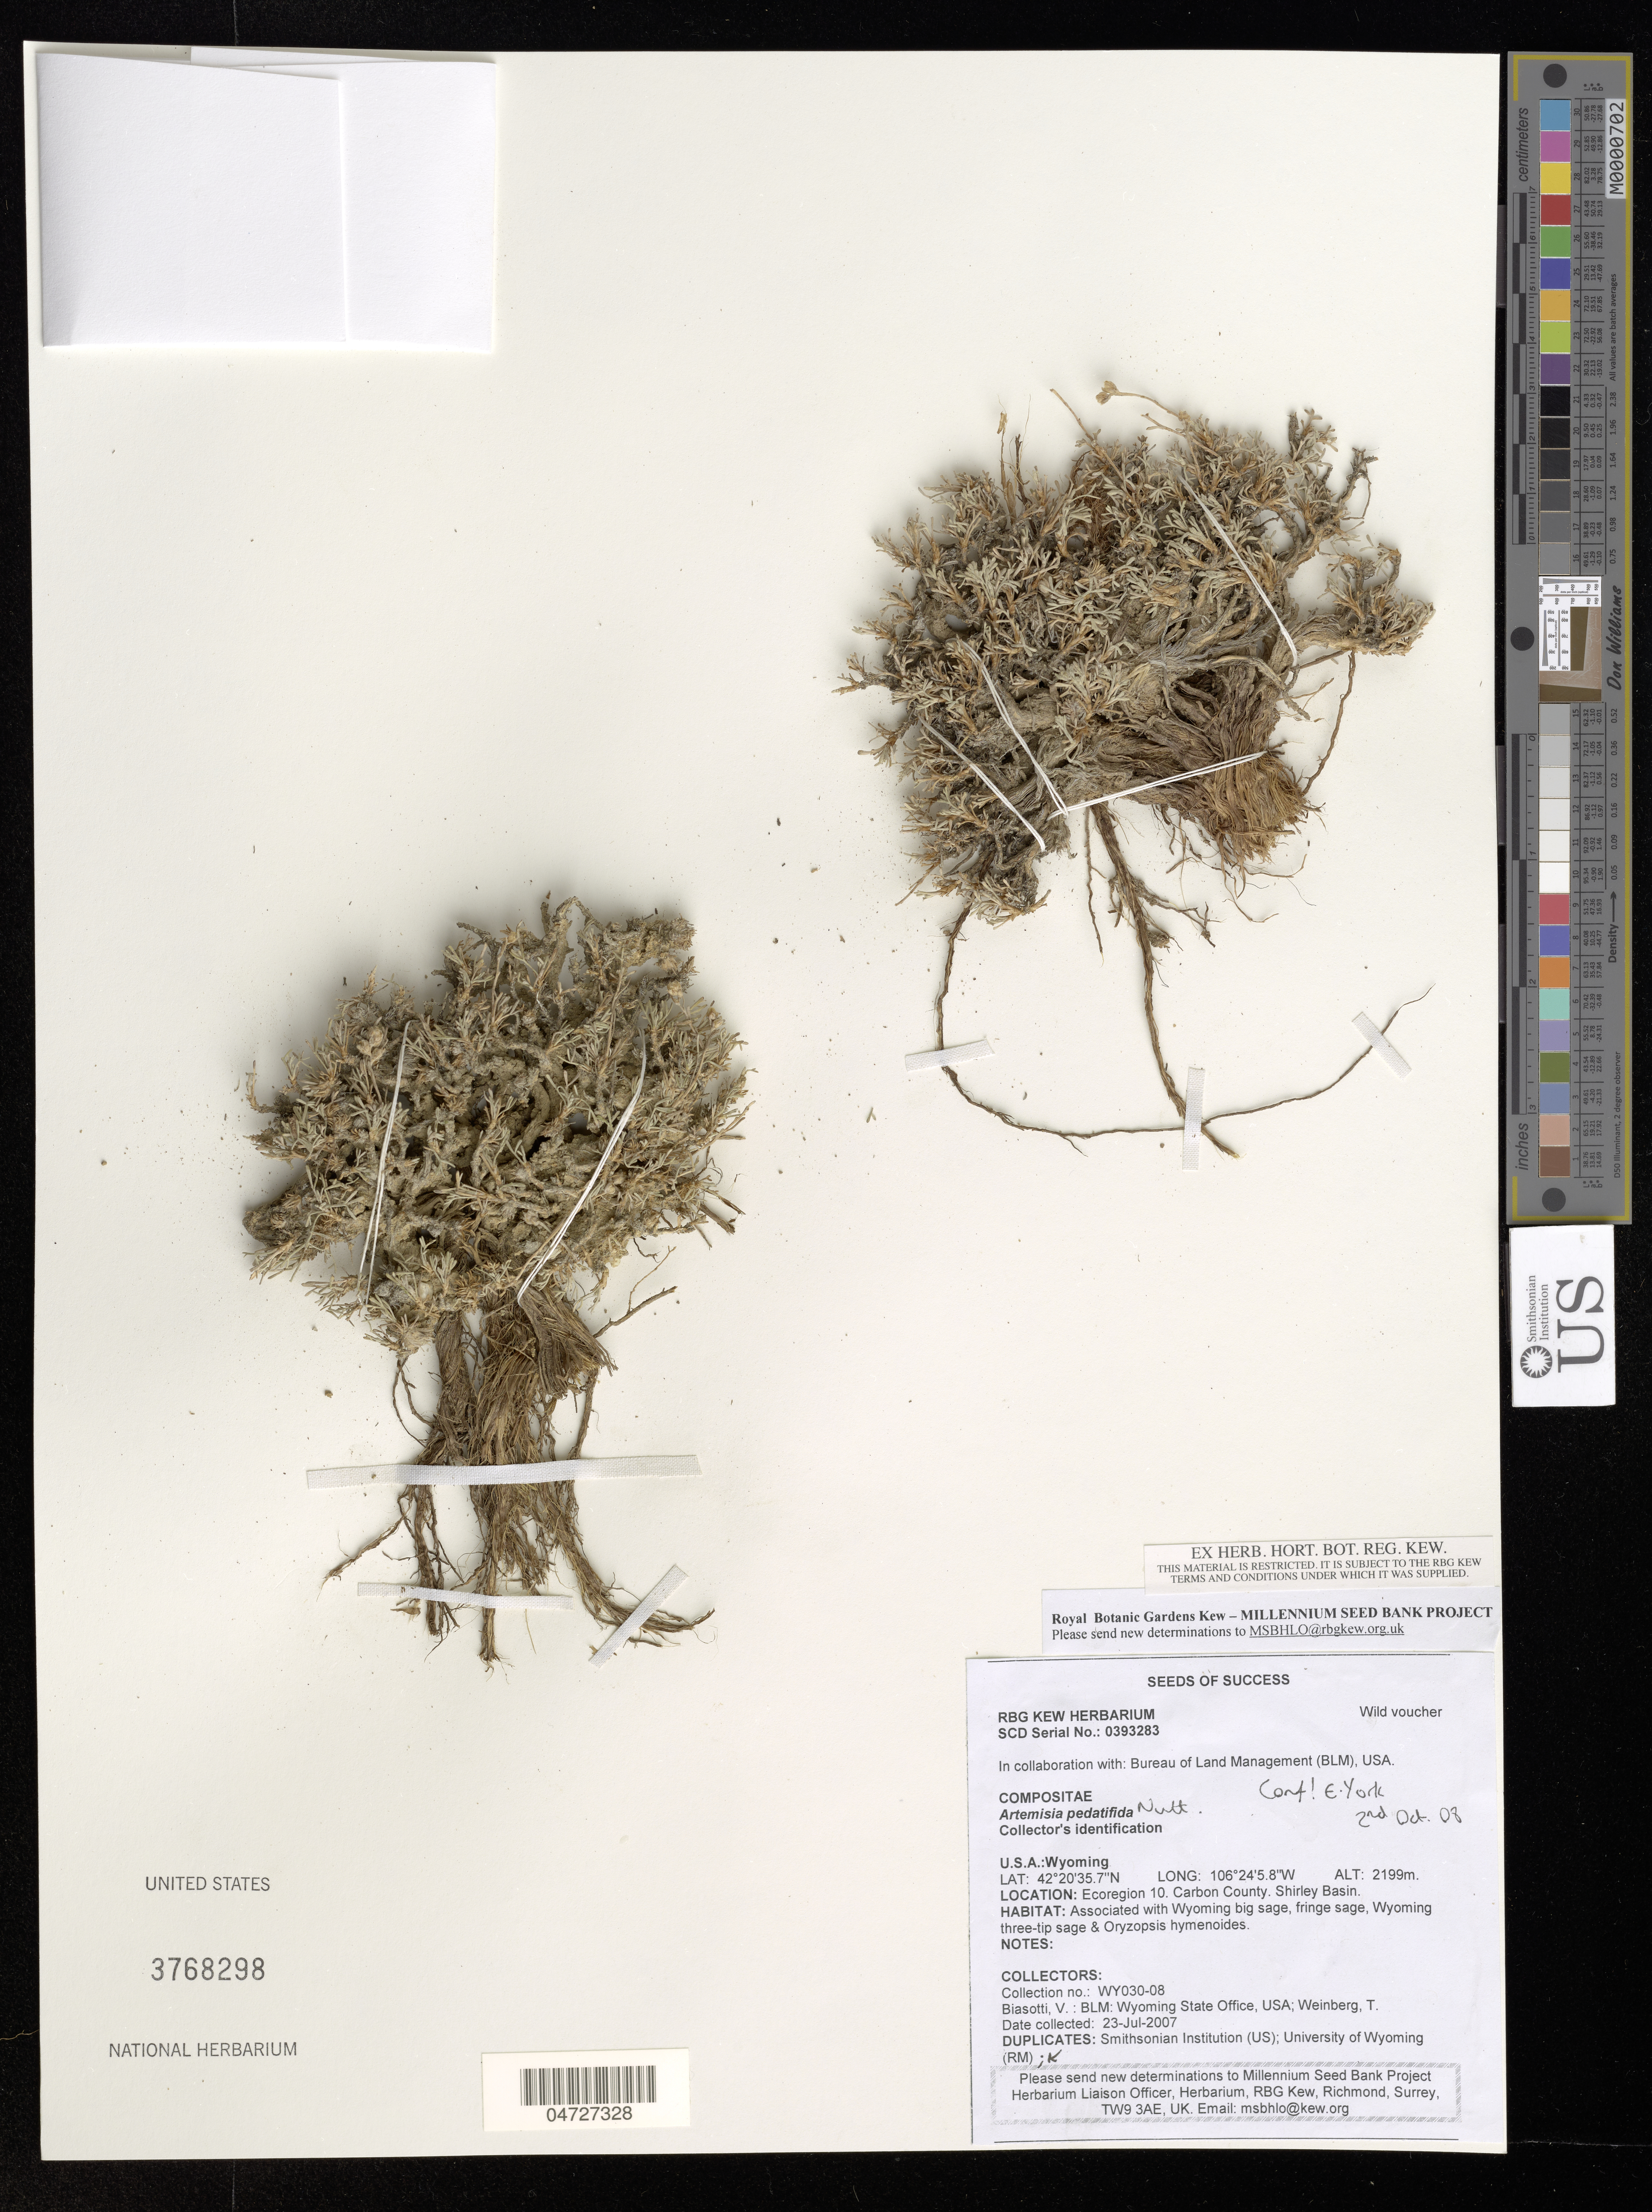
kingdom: Plantae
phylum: Tracheophyta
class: Magnoliopsida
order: Asterales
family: Asteraceae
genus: Artemisia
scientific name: Artemisia pedatifida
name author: Nutt.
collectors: V. Biasotti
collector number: WY030-08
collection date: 2007-07-23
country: United States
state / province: Wyoming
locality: Ecoregion 10. Carbon County. Shirley Basin.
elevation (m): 2199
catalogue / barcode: US 3768298